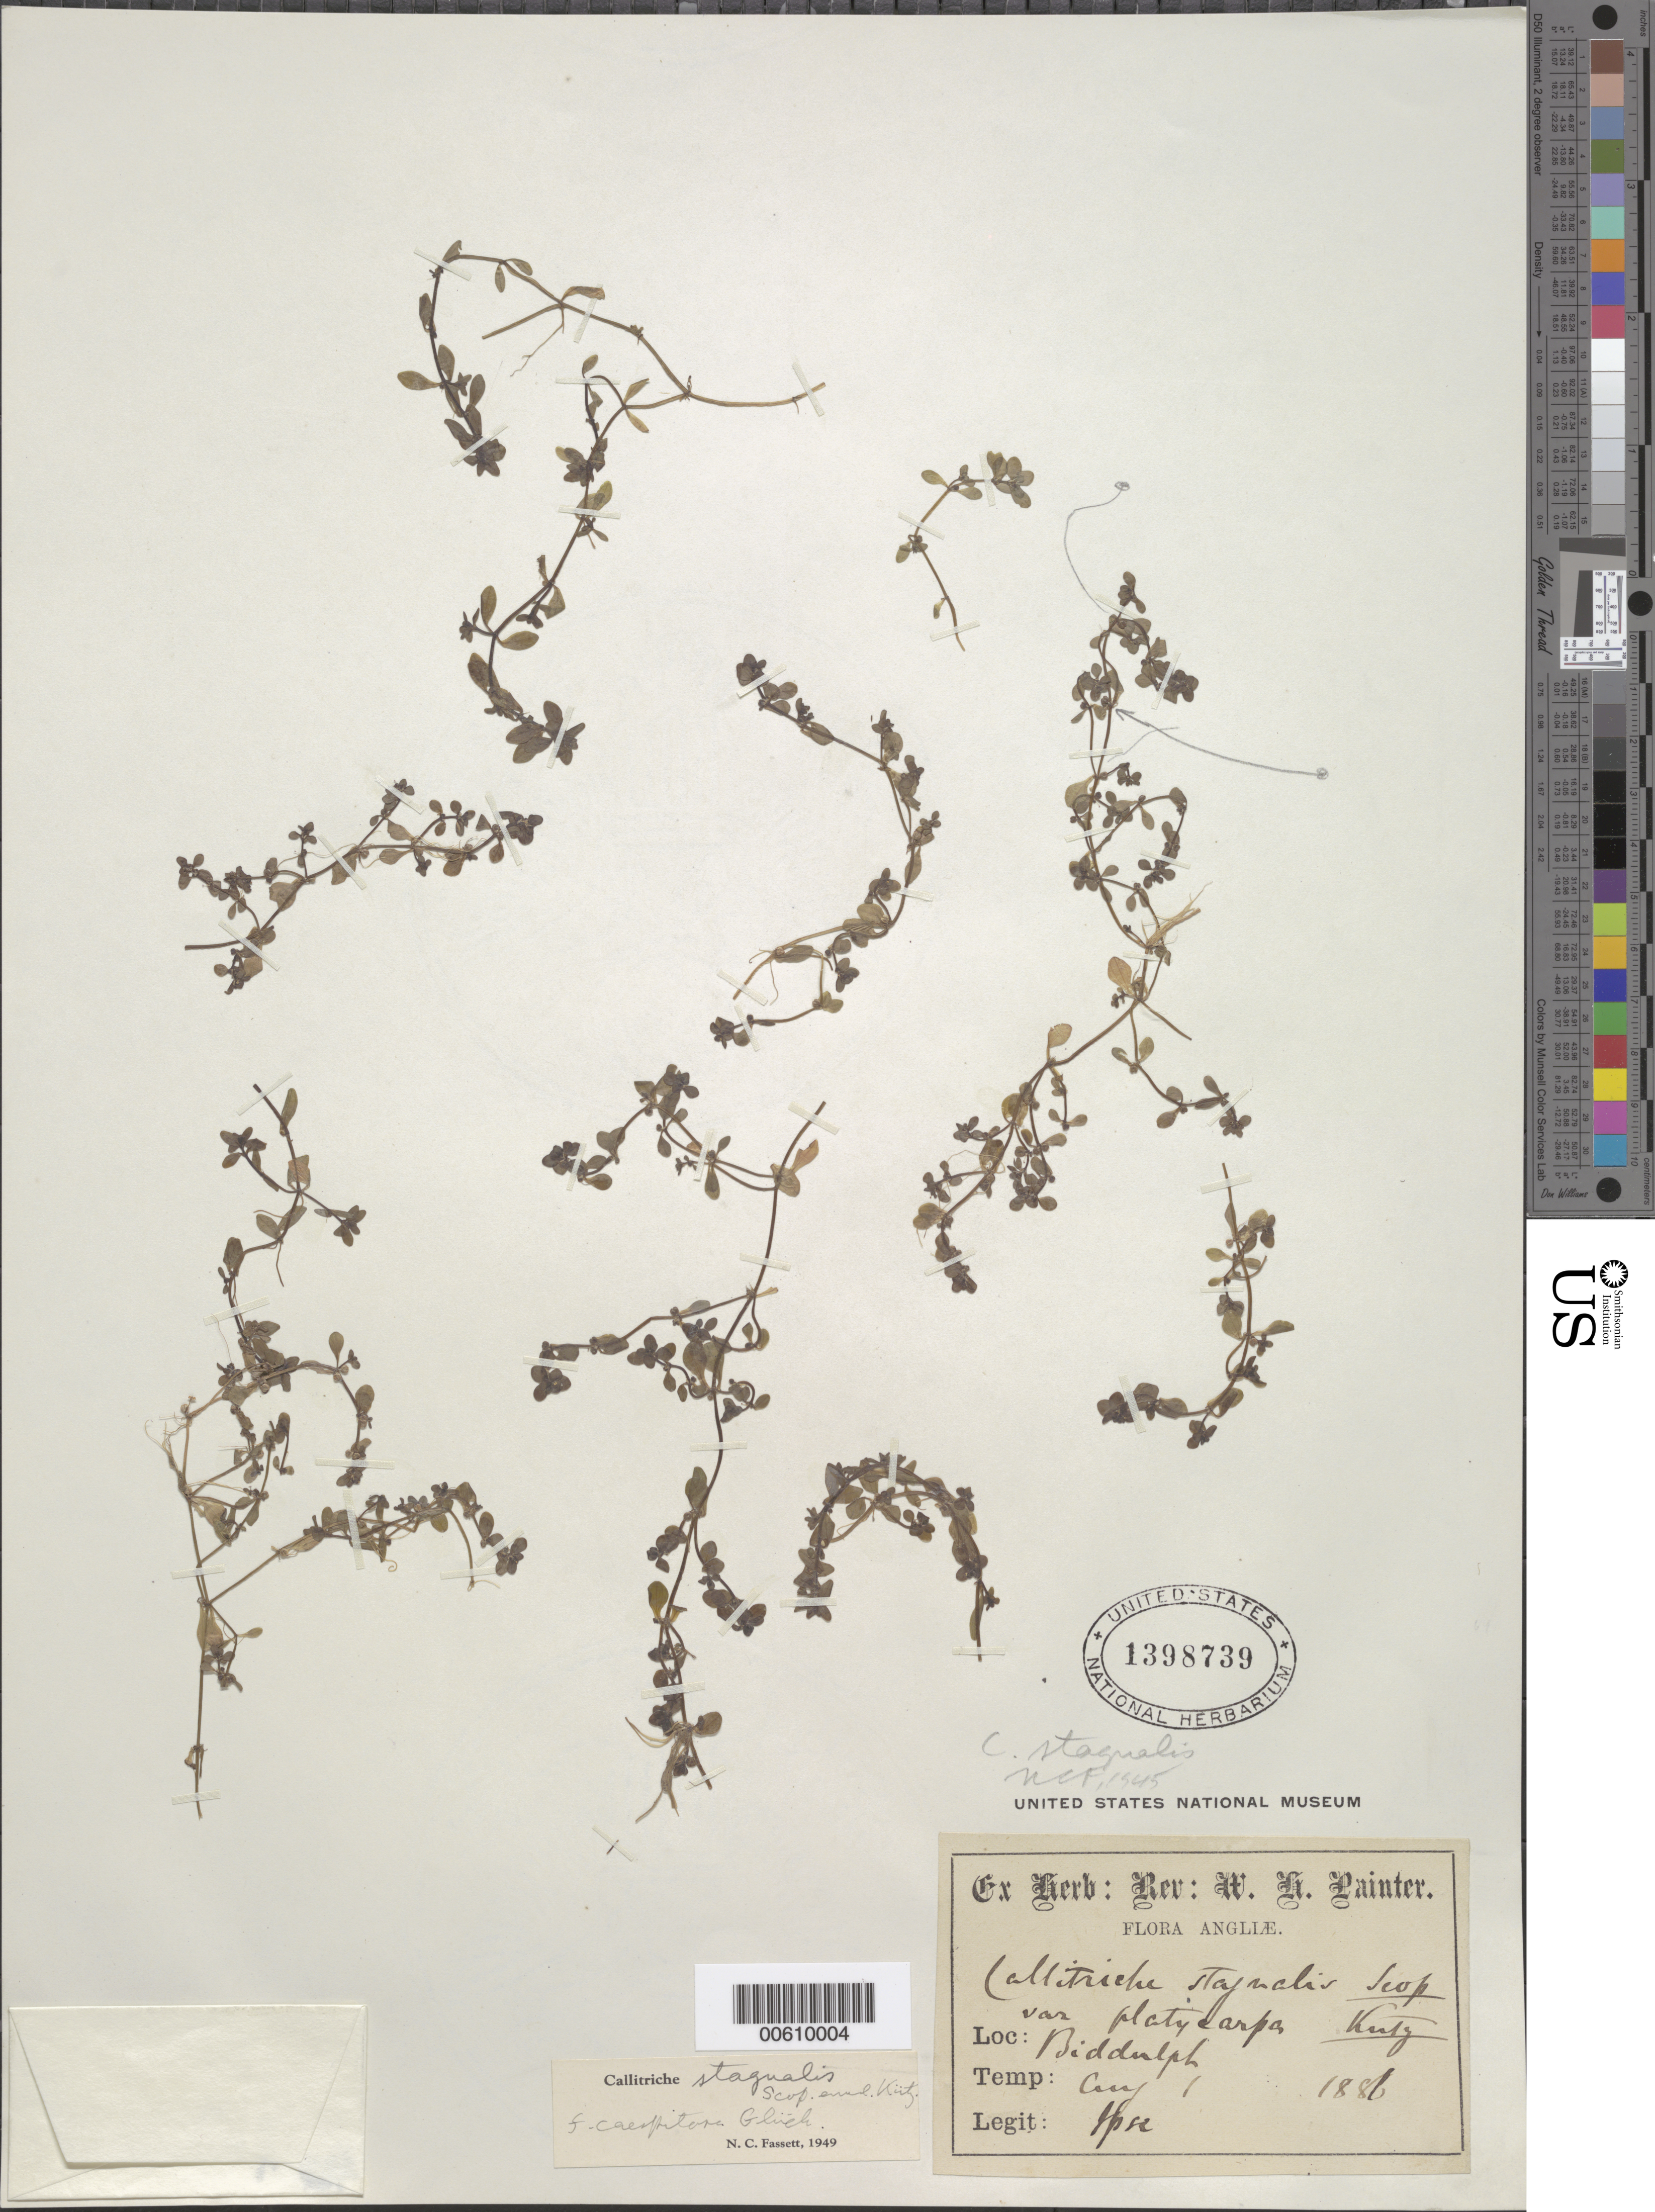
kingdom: Plantae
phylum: Tracheophyta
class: Magnoliopsida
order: Lamiales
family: Plantaginaceae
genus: Callitriche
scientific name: Callitriche stagnalis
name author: Scop.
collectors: W. H. Painter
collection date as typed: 1886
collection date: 1886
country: United Kingdom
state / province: England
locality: Biddulph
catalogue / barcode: US 1398739